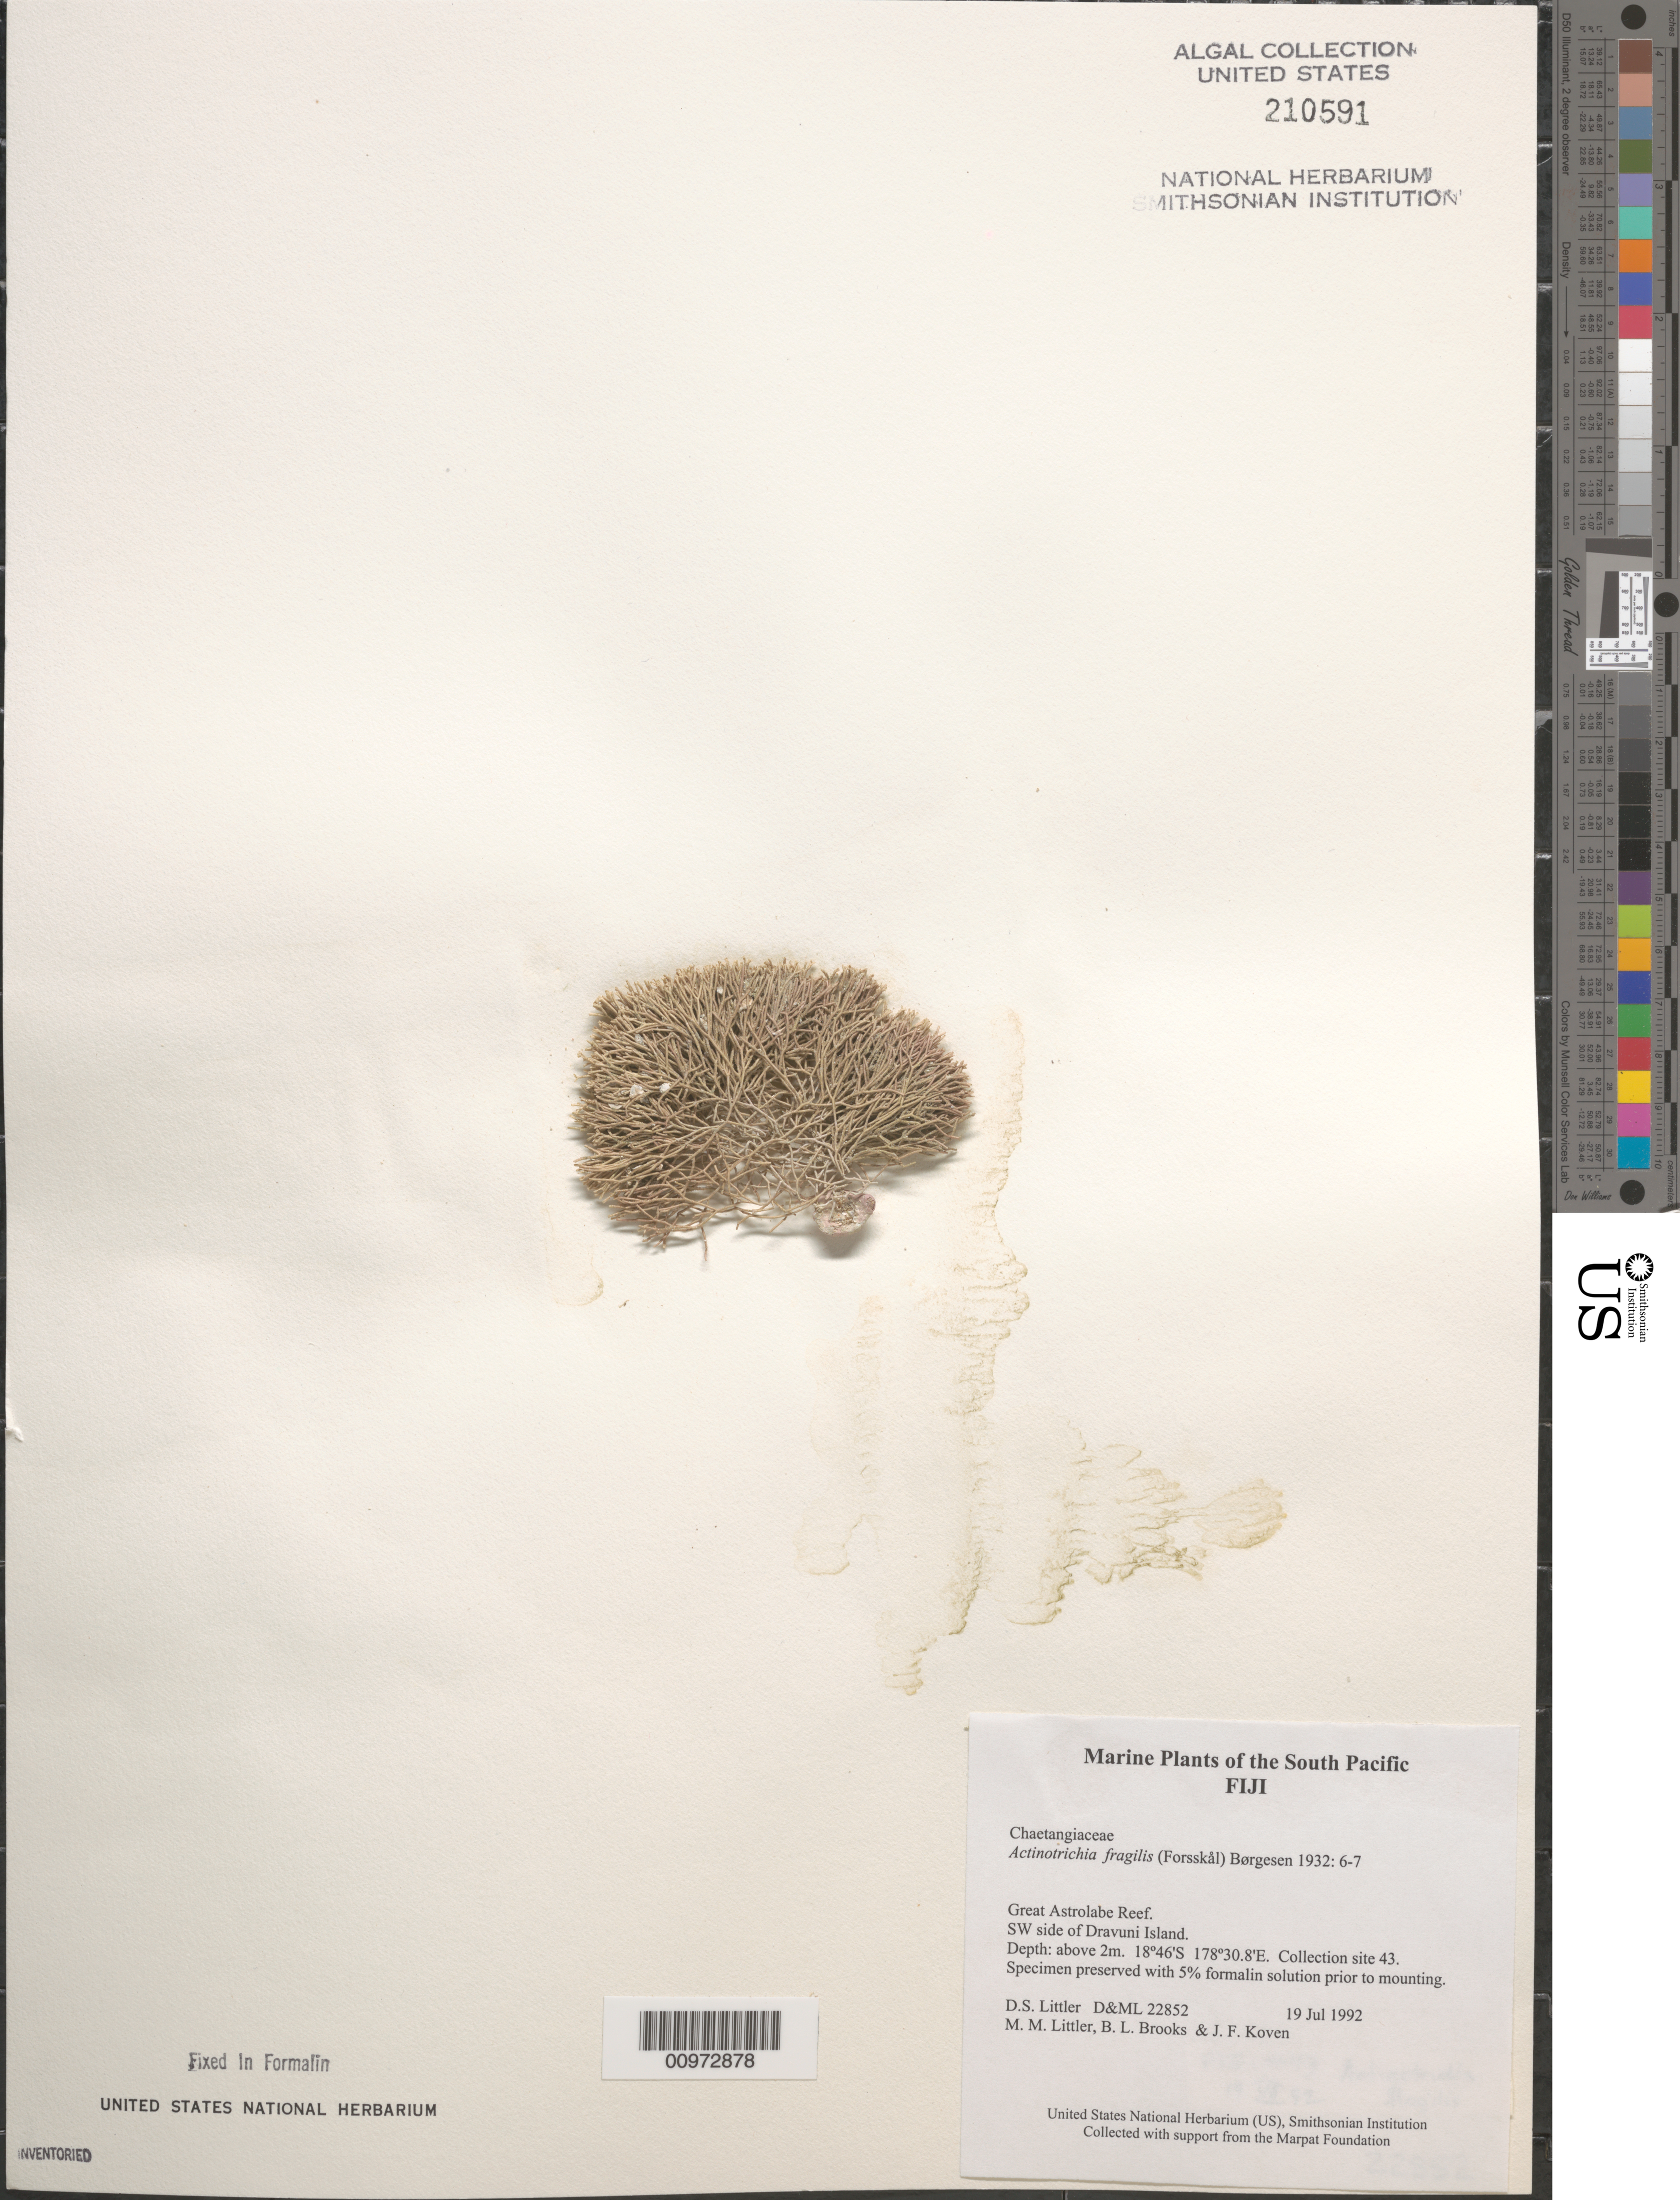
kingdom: Plantae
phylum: Rhodophyta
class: Florideophyceae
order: Nemaliales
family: Galaxauraceae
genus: Actinotrichia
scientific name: Actinotrichia fragilis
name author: (Forssk.) Børgesen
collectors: D. S. Littler, M. M. Littler, B. Brooks & J. Koven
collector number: D&ML 22852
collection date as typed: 19 Jul 1992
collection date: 1992-07-19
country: Fiji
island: Dravuni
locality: Great Astrolabe Reef, southwest side of island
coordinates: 18 46'S, 178 30.8'E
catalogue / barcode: US 210591